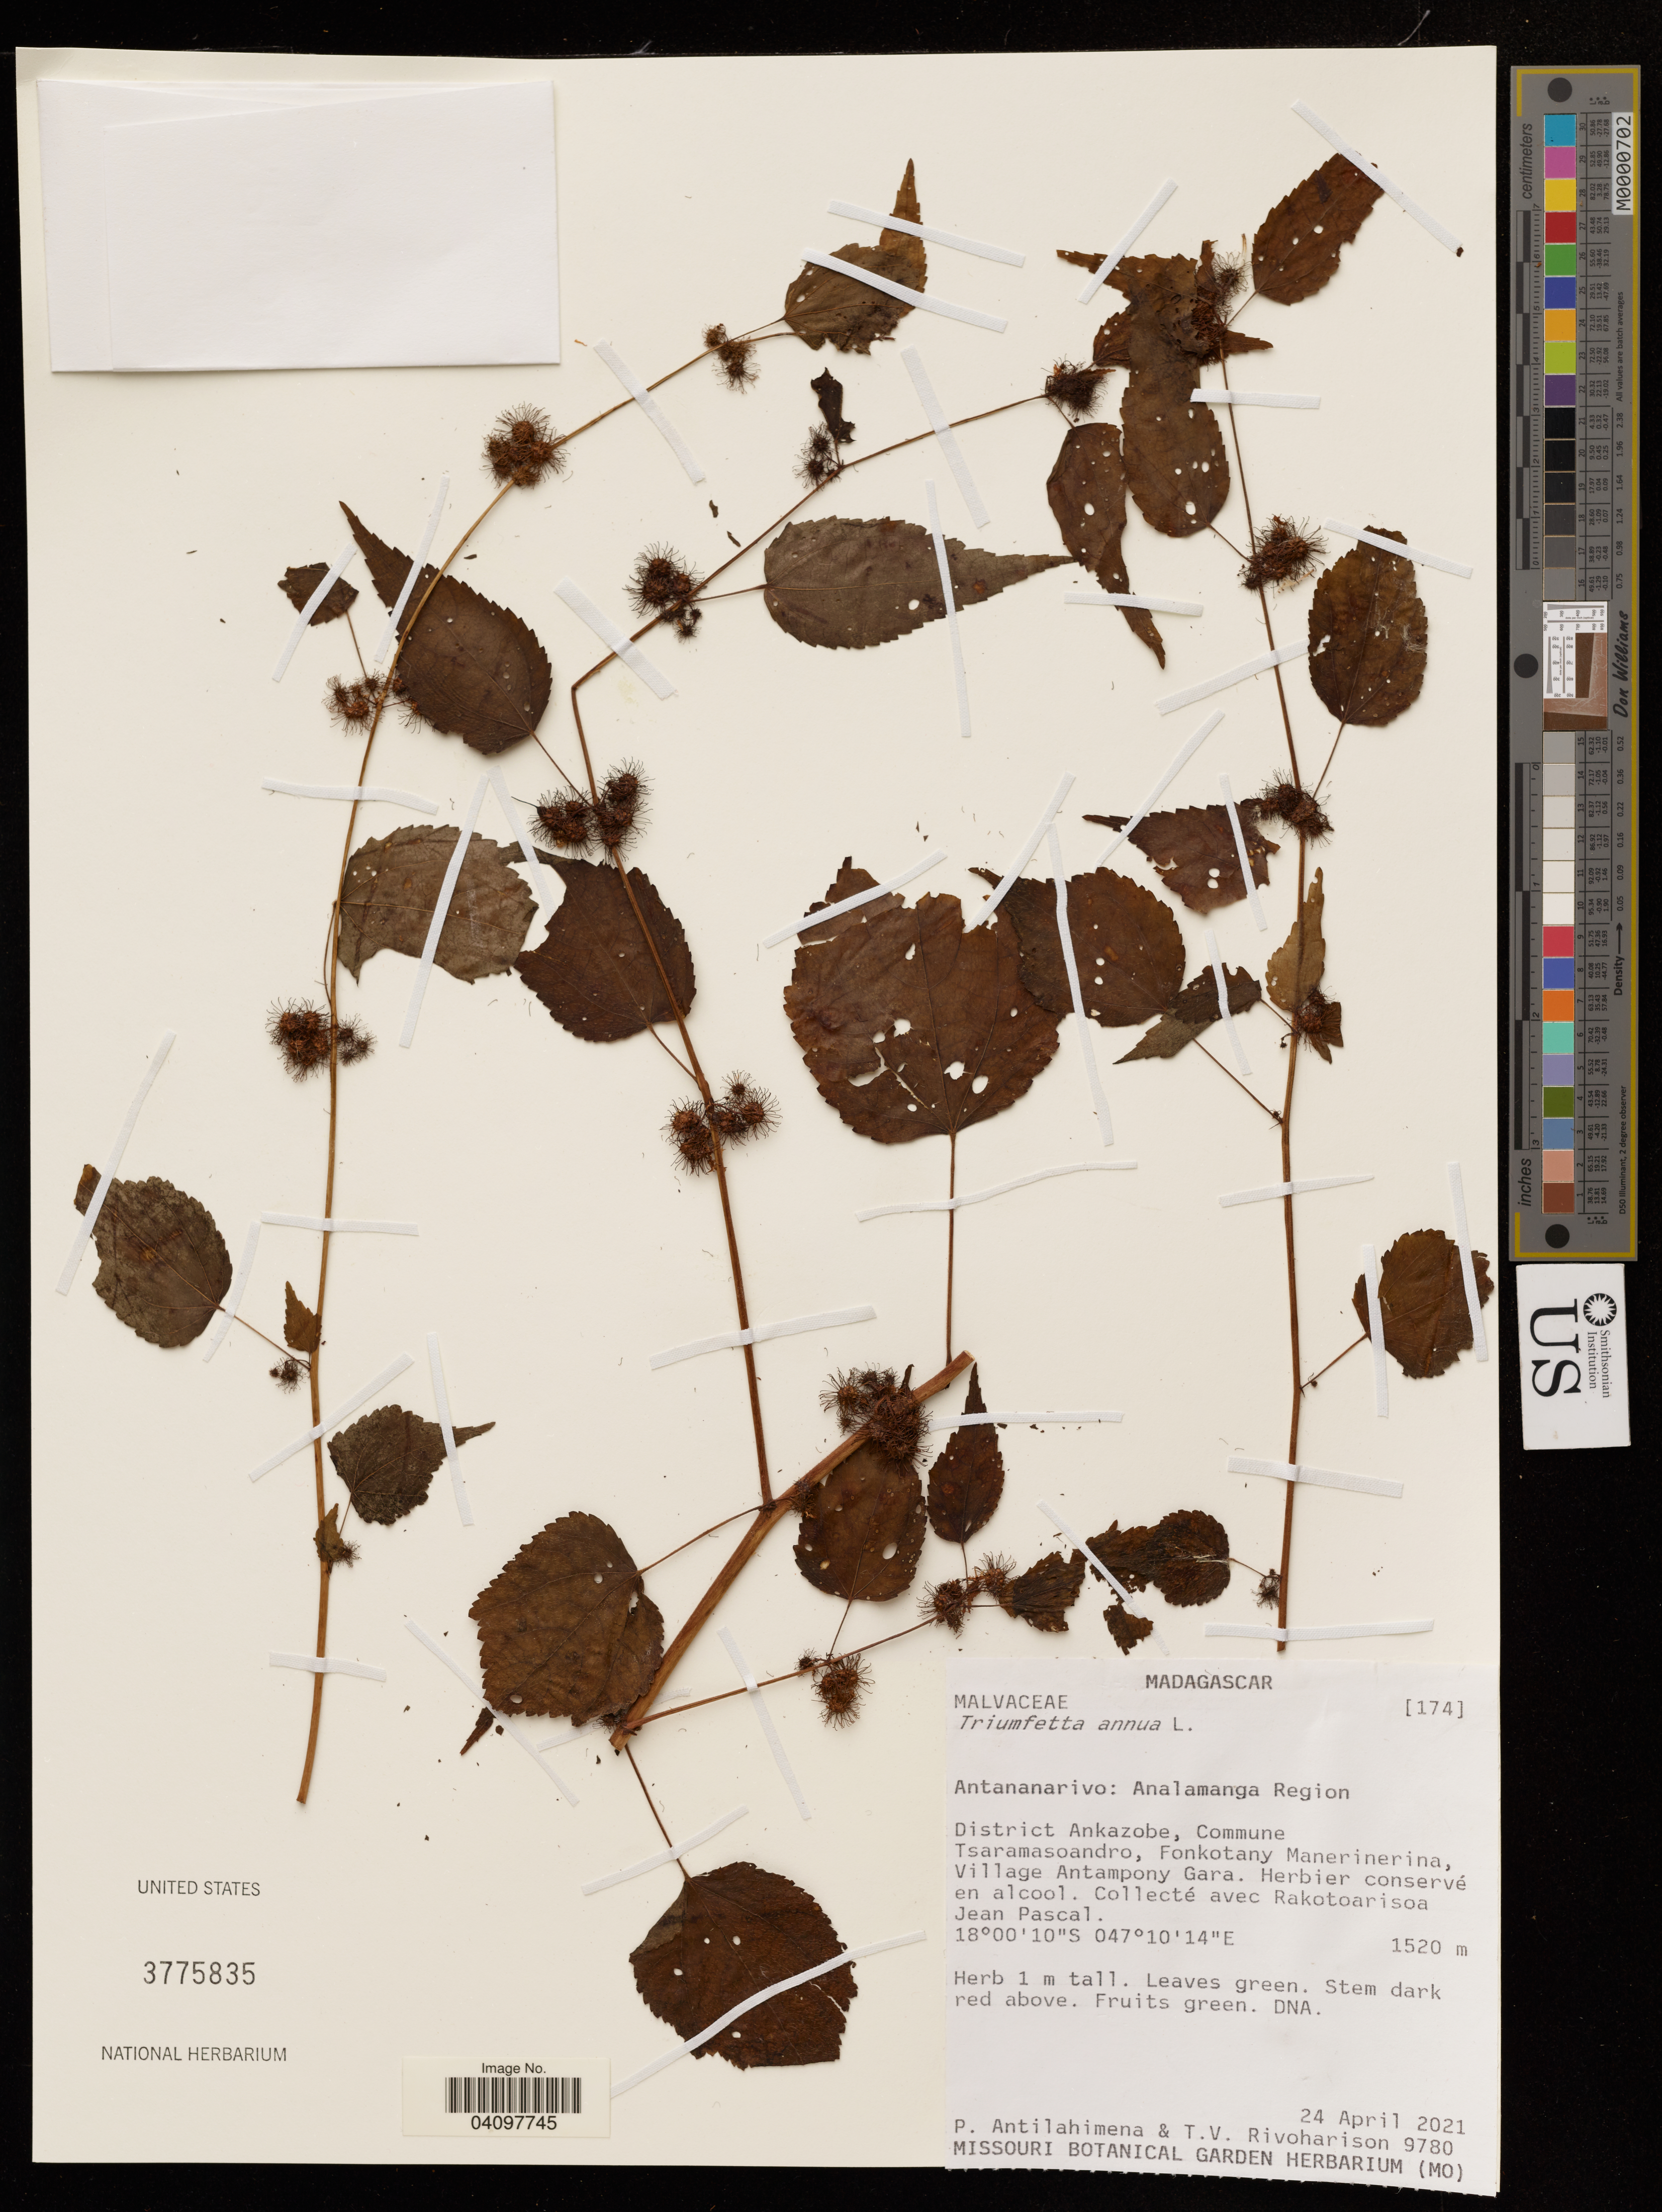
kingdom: Plantae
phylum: Tracheophyta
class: Magnoliopsida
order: Malvales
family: Malvaceae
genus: Triumfetta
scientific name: Triumfetta annua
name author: L.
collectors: P. Antilahimena & T. Rivoharison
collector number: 9780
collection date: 2021-04-24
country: Madagascar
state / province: Antananarivo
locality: Analamanga Region. District Ankazobe, Commune Tsaramasoandro, Fonkotany Manerinerina, Village Antampony Gara.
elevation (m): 1520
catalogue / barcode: US 3775835